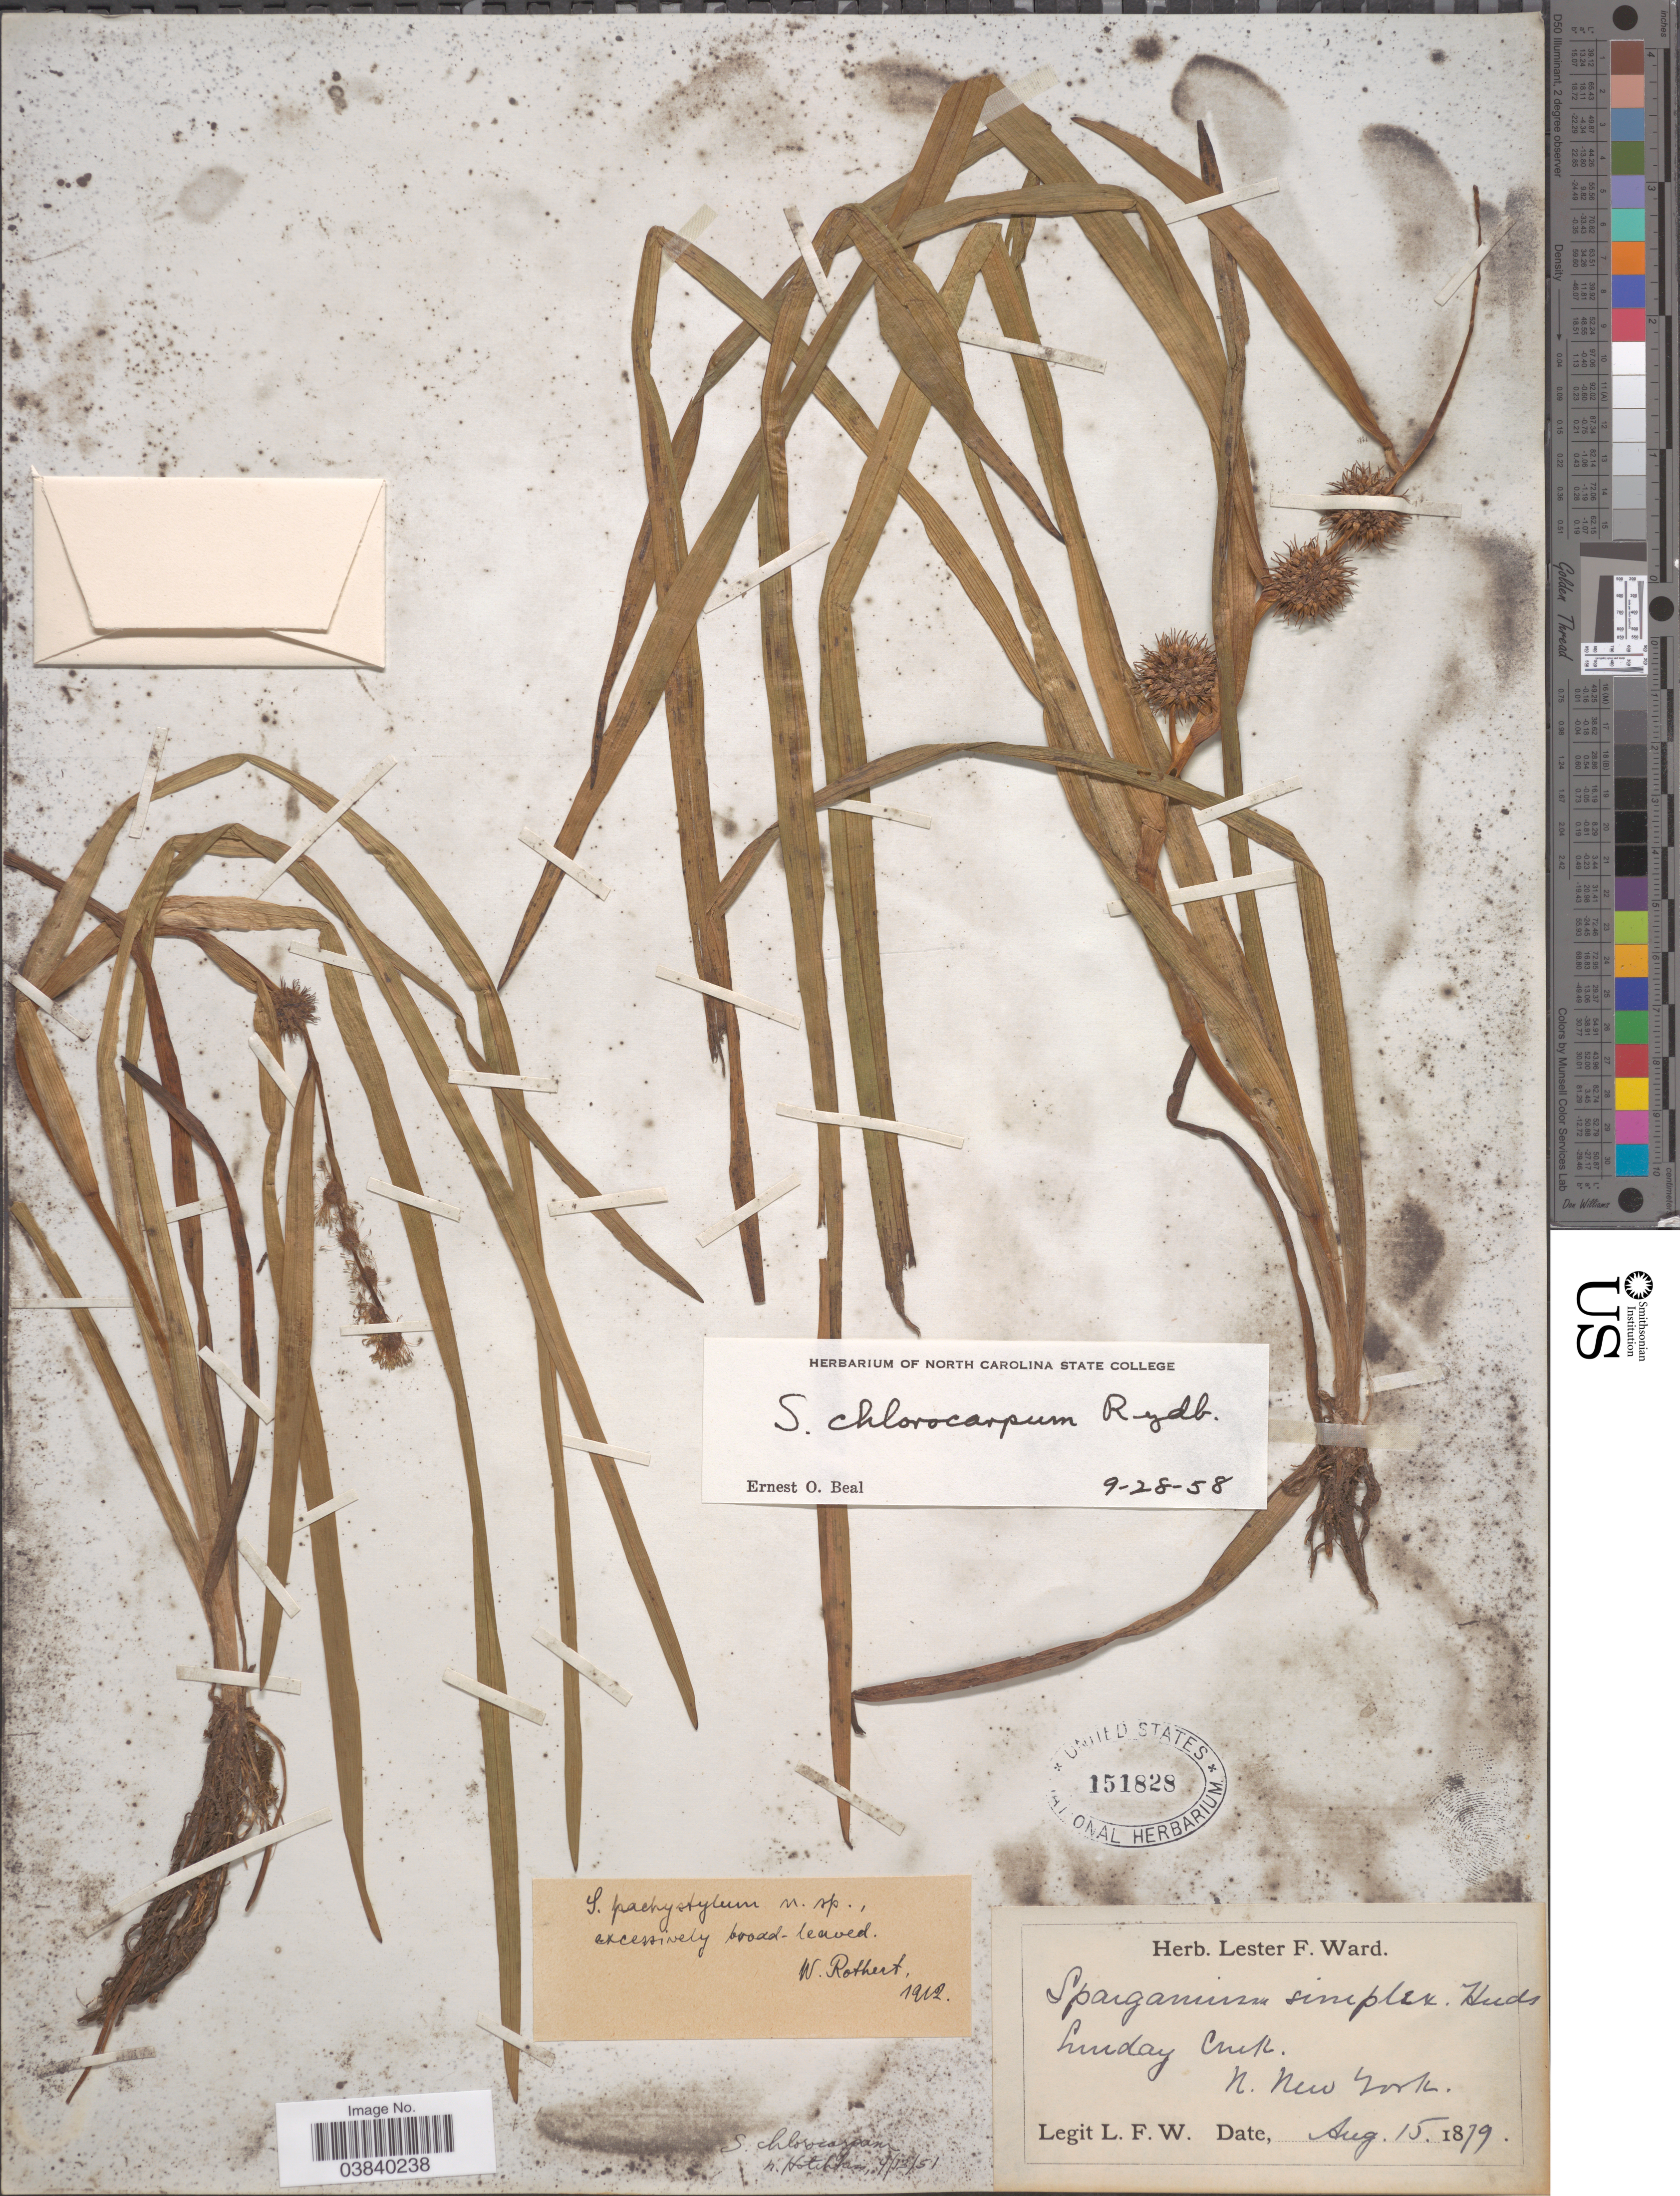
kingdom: Plantae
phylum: Tracheophyta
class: Liliopsida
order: Poales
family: Typhaceae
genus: Sparganium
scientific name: Sparganium chlorocarpum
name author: Rydb.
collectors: L. F. Ward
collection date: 1879-08-15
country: United States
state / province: New York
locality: Linday Creek, N. New York.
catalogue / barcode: US 151828